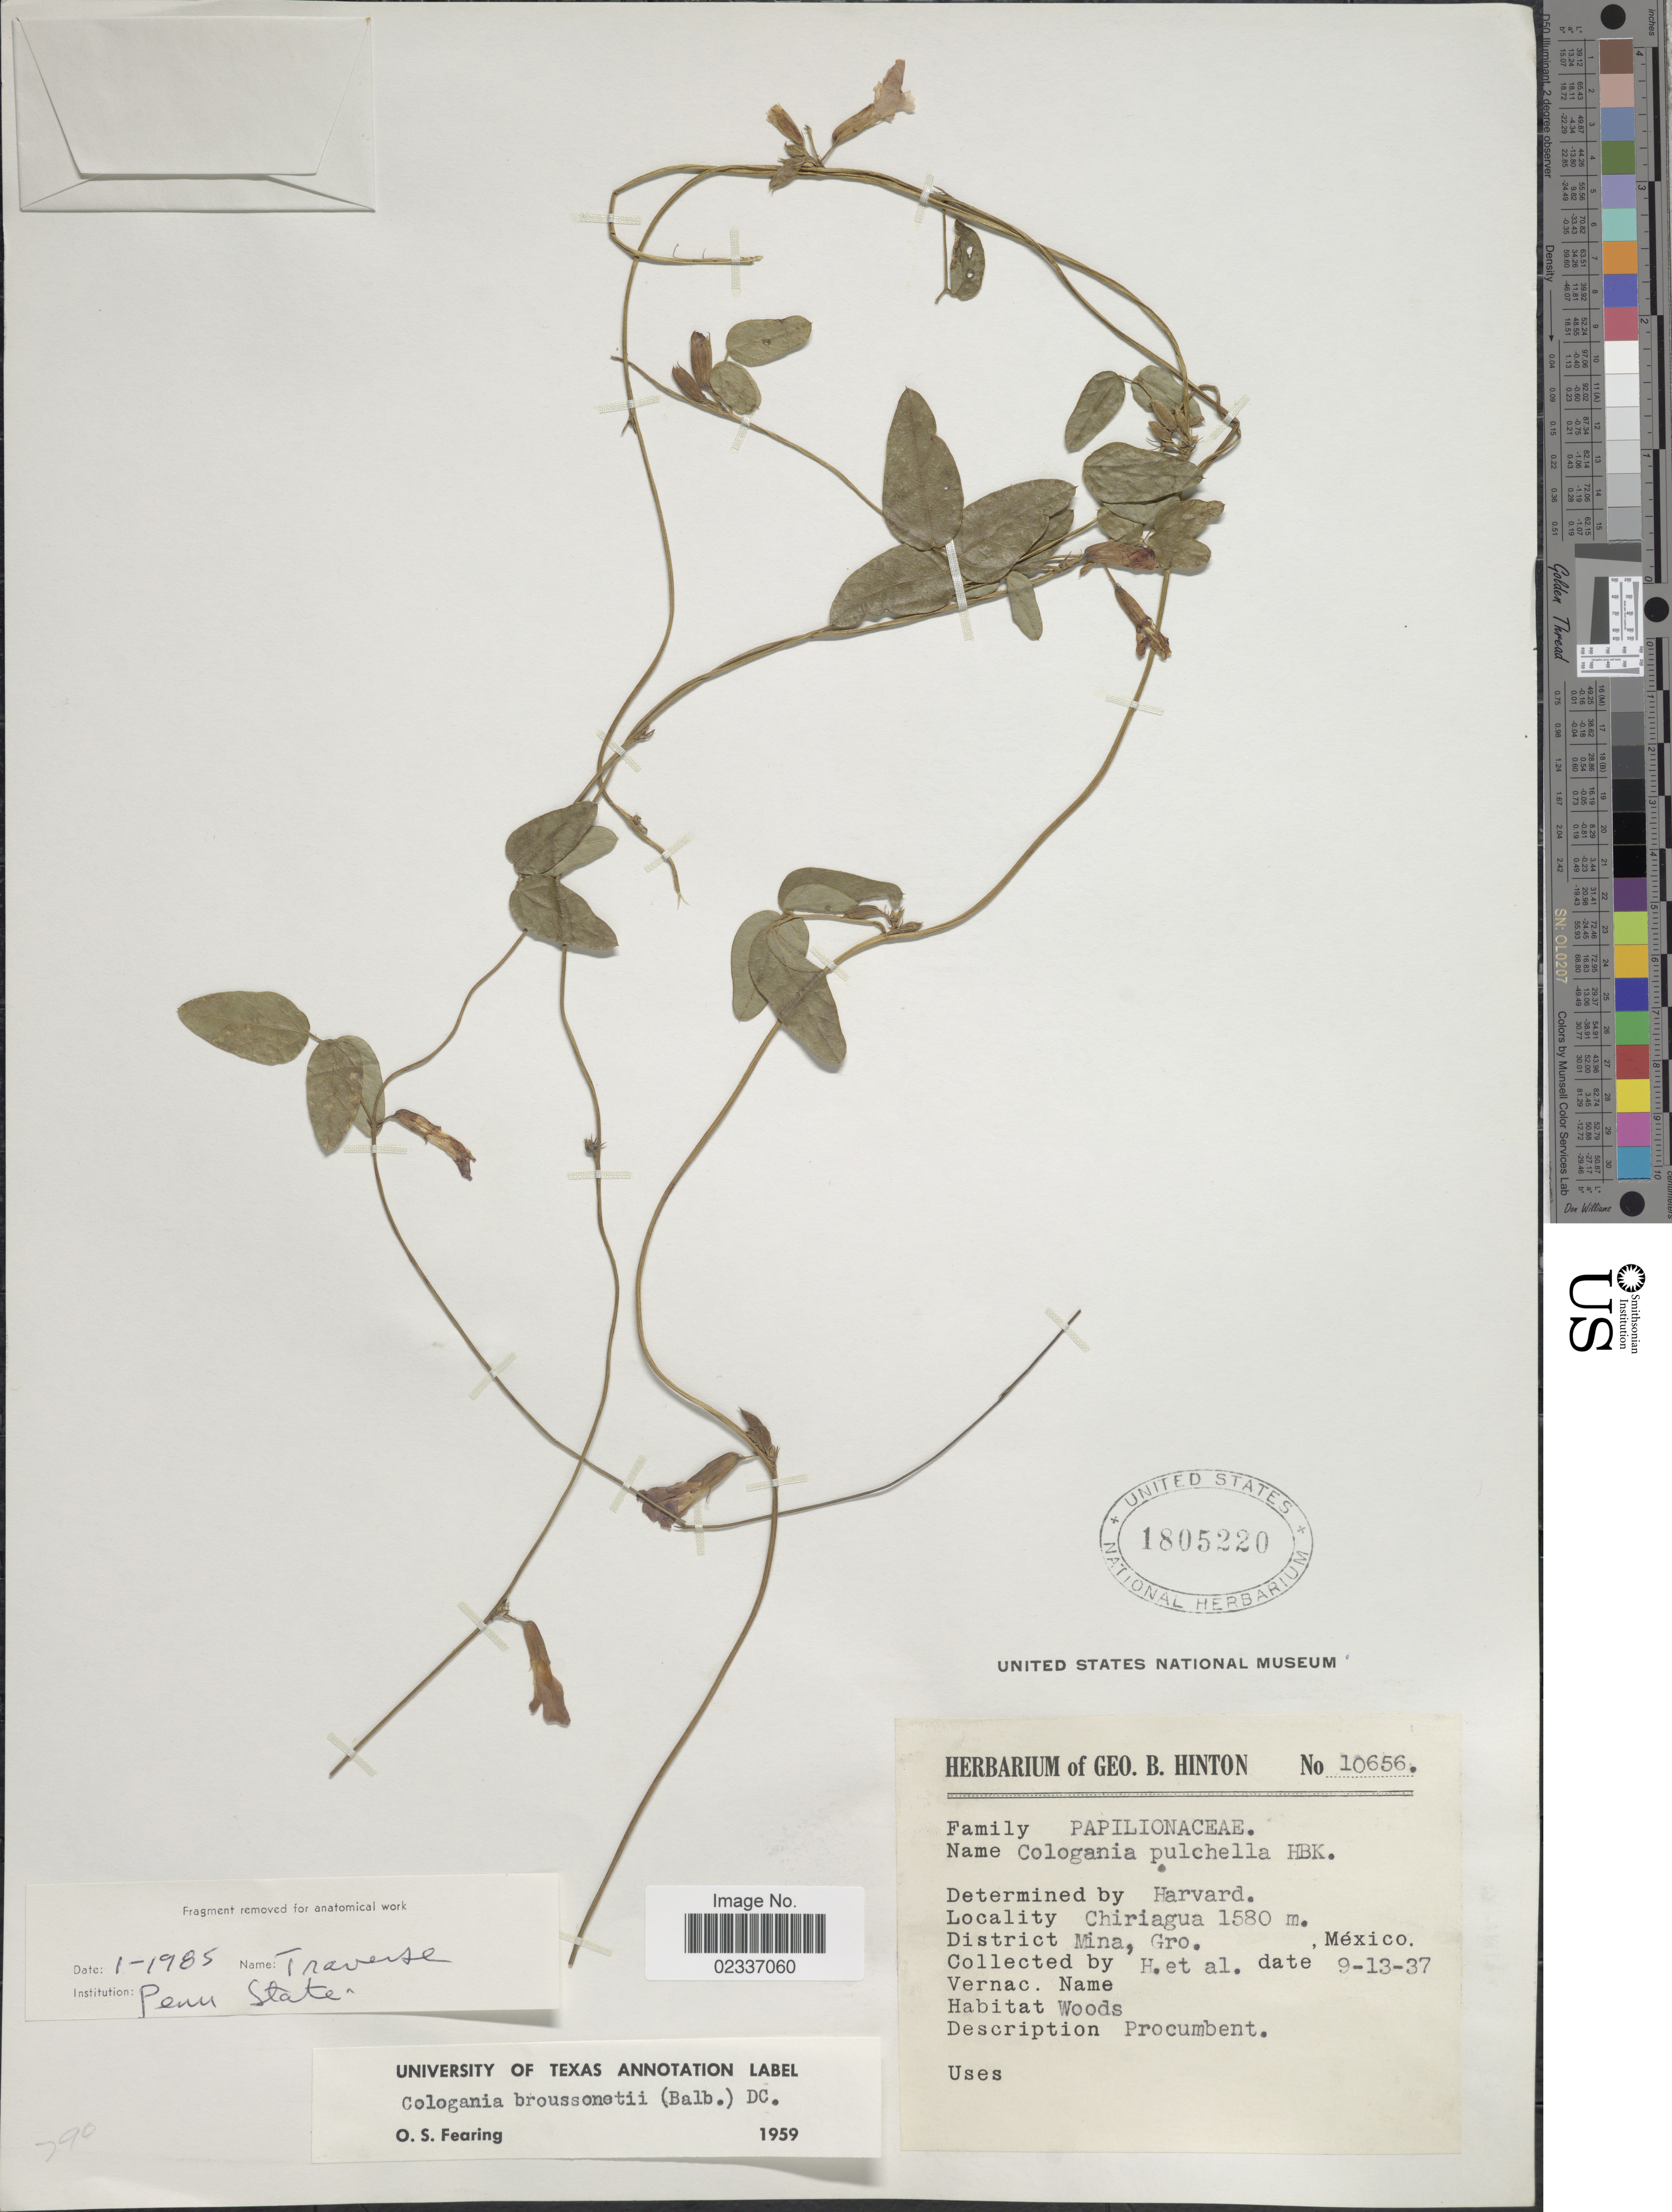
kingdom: Plantae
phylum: Tracheophyta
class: Magnoliopsida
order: Fabales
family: Fabaceae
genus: Cologania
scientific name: Cologania broussonetii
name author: (Balb.) DC.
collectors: G. B. Hinton & et al.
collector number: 10656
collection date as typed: Transcribed d/m/y: 13/9/37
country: Mexico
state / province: Guerrero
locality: Chiricahua. District Mina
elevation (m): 1580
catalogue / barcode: US 1805220